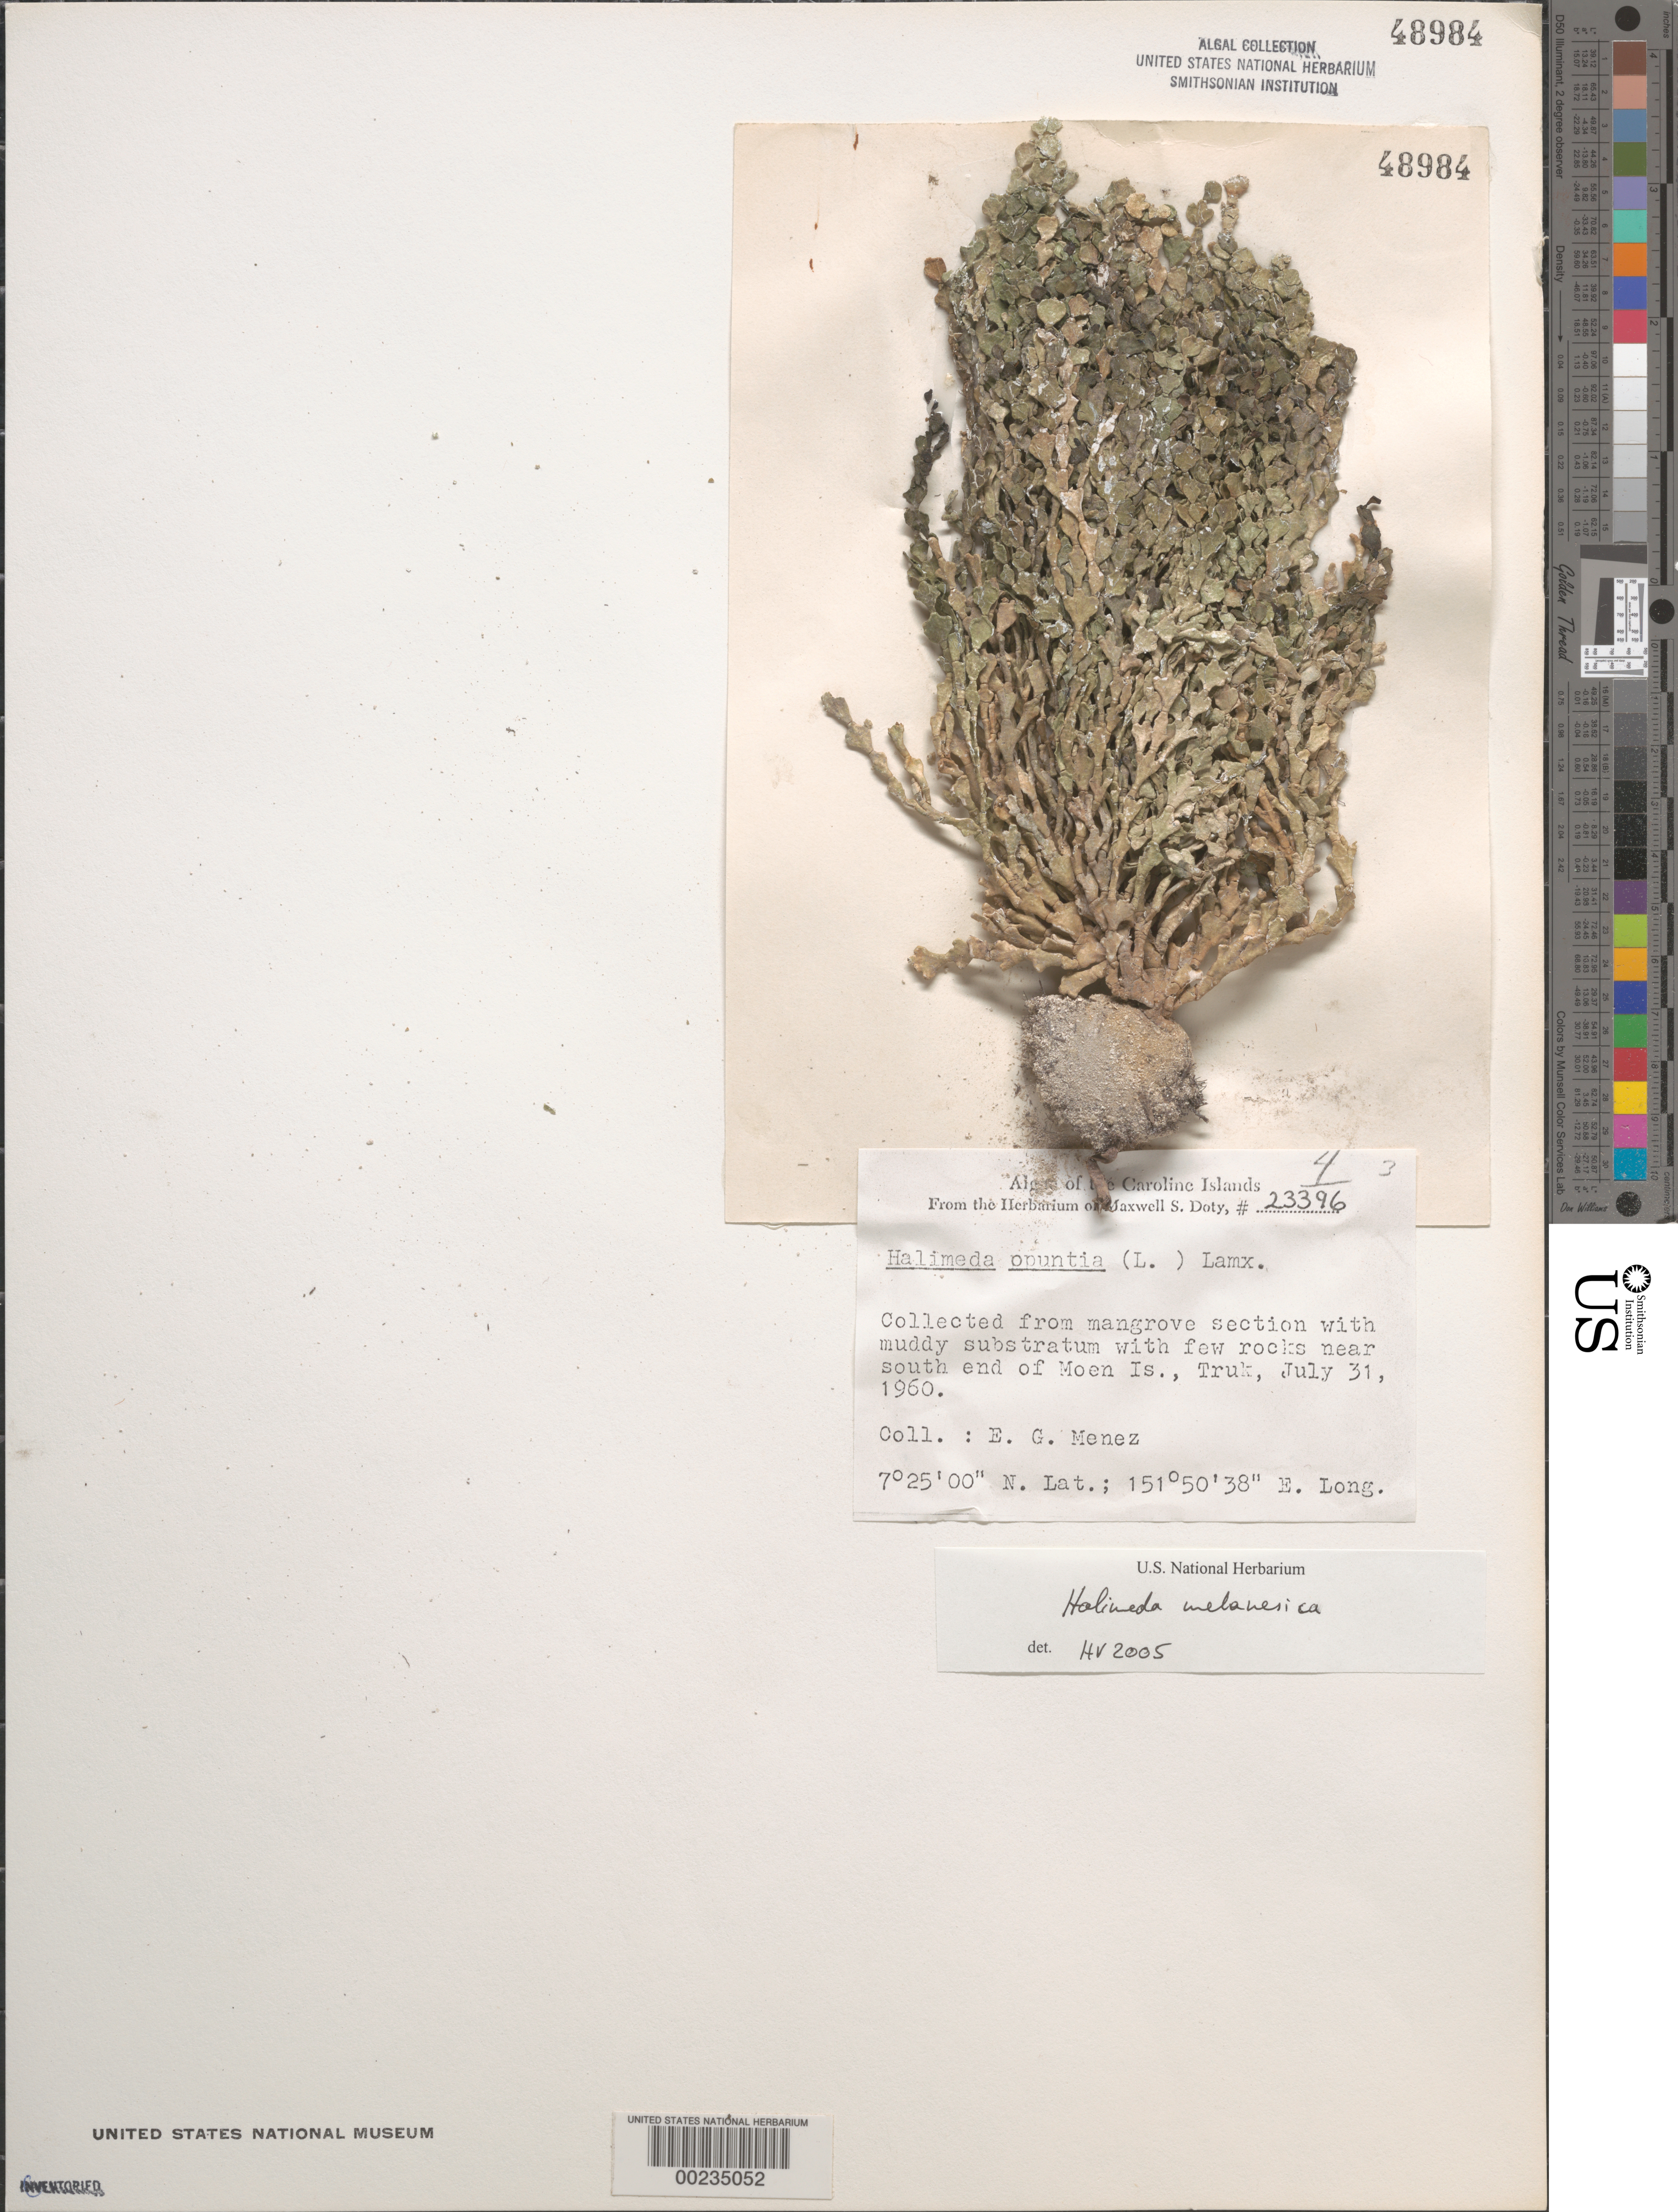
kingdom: Plantae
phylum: Chlorophyta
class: Ulvophyceae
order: Bryopsidales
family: Halimedaceae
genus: Halimeda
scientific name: Halimeda melanesica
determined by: Verbruggen, H.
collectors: Meñez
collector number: MSD 23396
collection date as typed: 31 Jul 1960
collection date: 1960-07-31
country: Micronesia, Federated States of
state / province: Truk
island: Moen [Wono]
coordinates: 7 25' 00" N, 151 50' 38" E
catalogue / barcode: US 48984